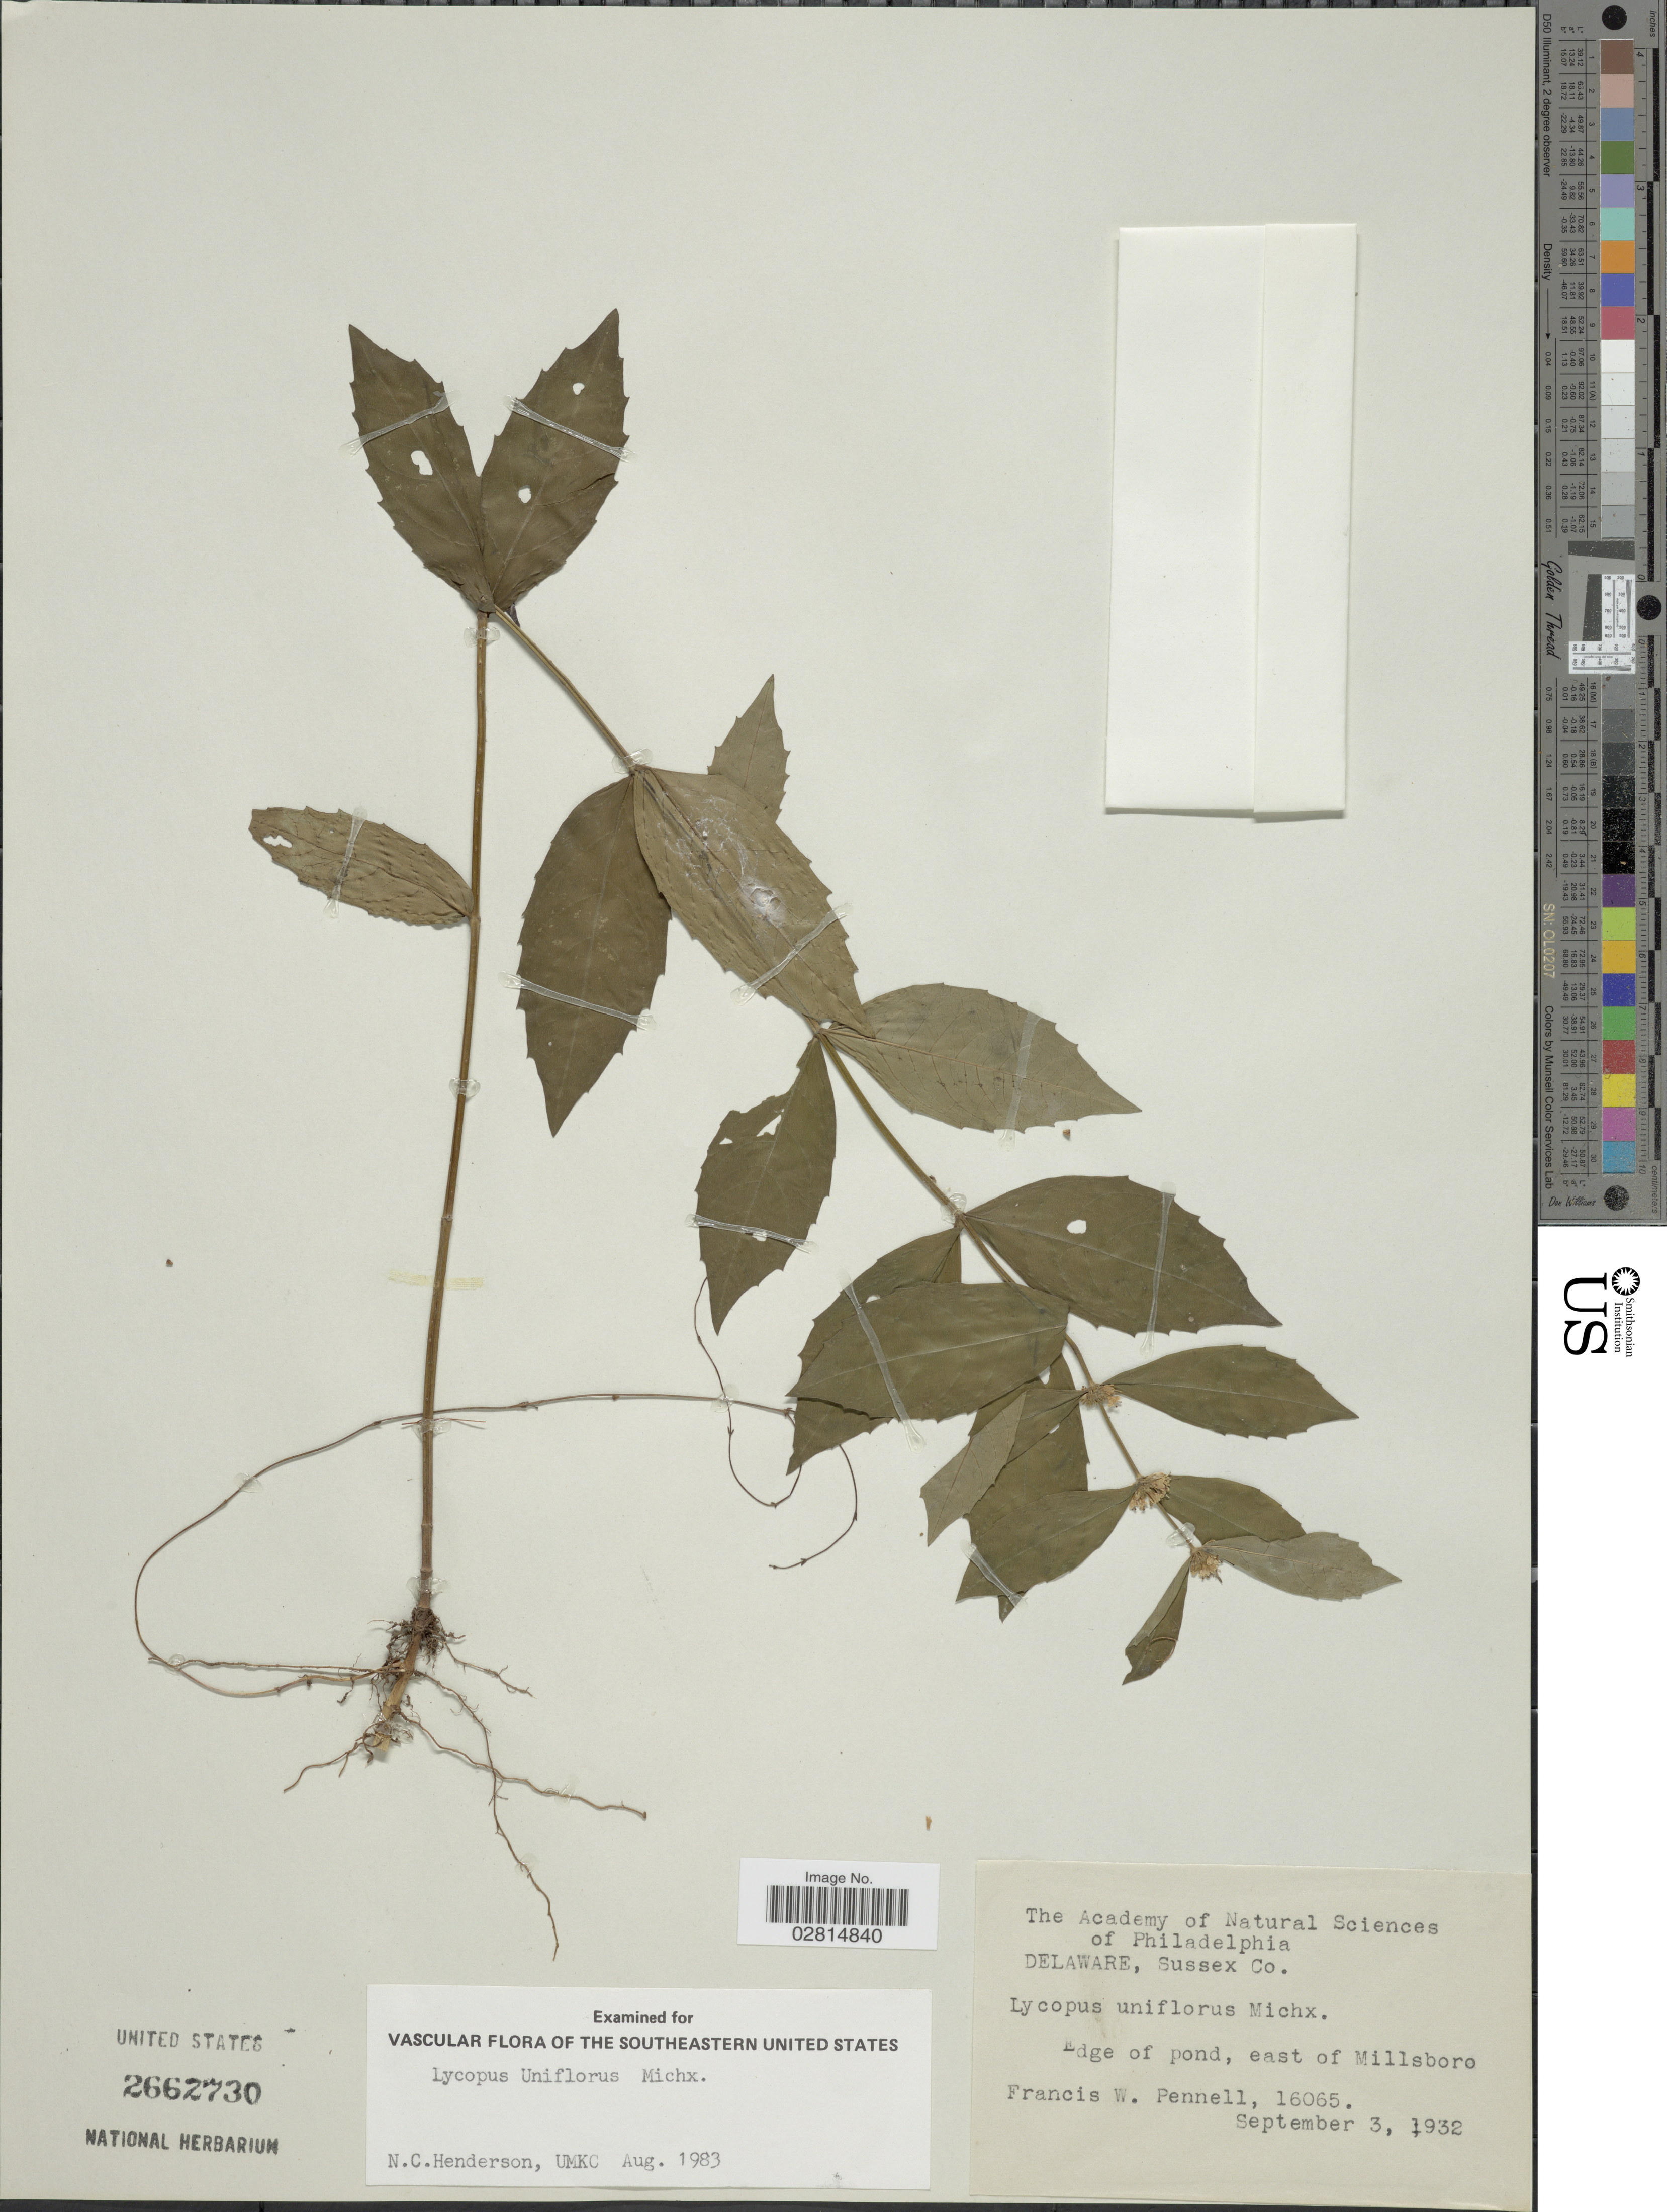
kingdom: Plantae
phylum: Tracheophyta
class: Magnoliopsida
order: Lamiales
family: Lamiaceae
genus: Lycopus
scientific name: Lycopus uniflorus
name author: Michx.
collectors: F. W. Pennell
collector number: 16065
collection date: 1932-09-03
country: United States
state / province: Delaware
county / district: Sussex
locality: Sussex Co., Edge of pond, east of Millsboro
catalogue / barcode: US 2662730